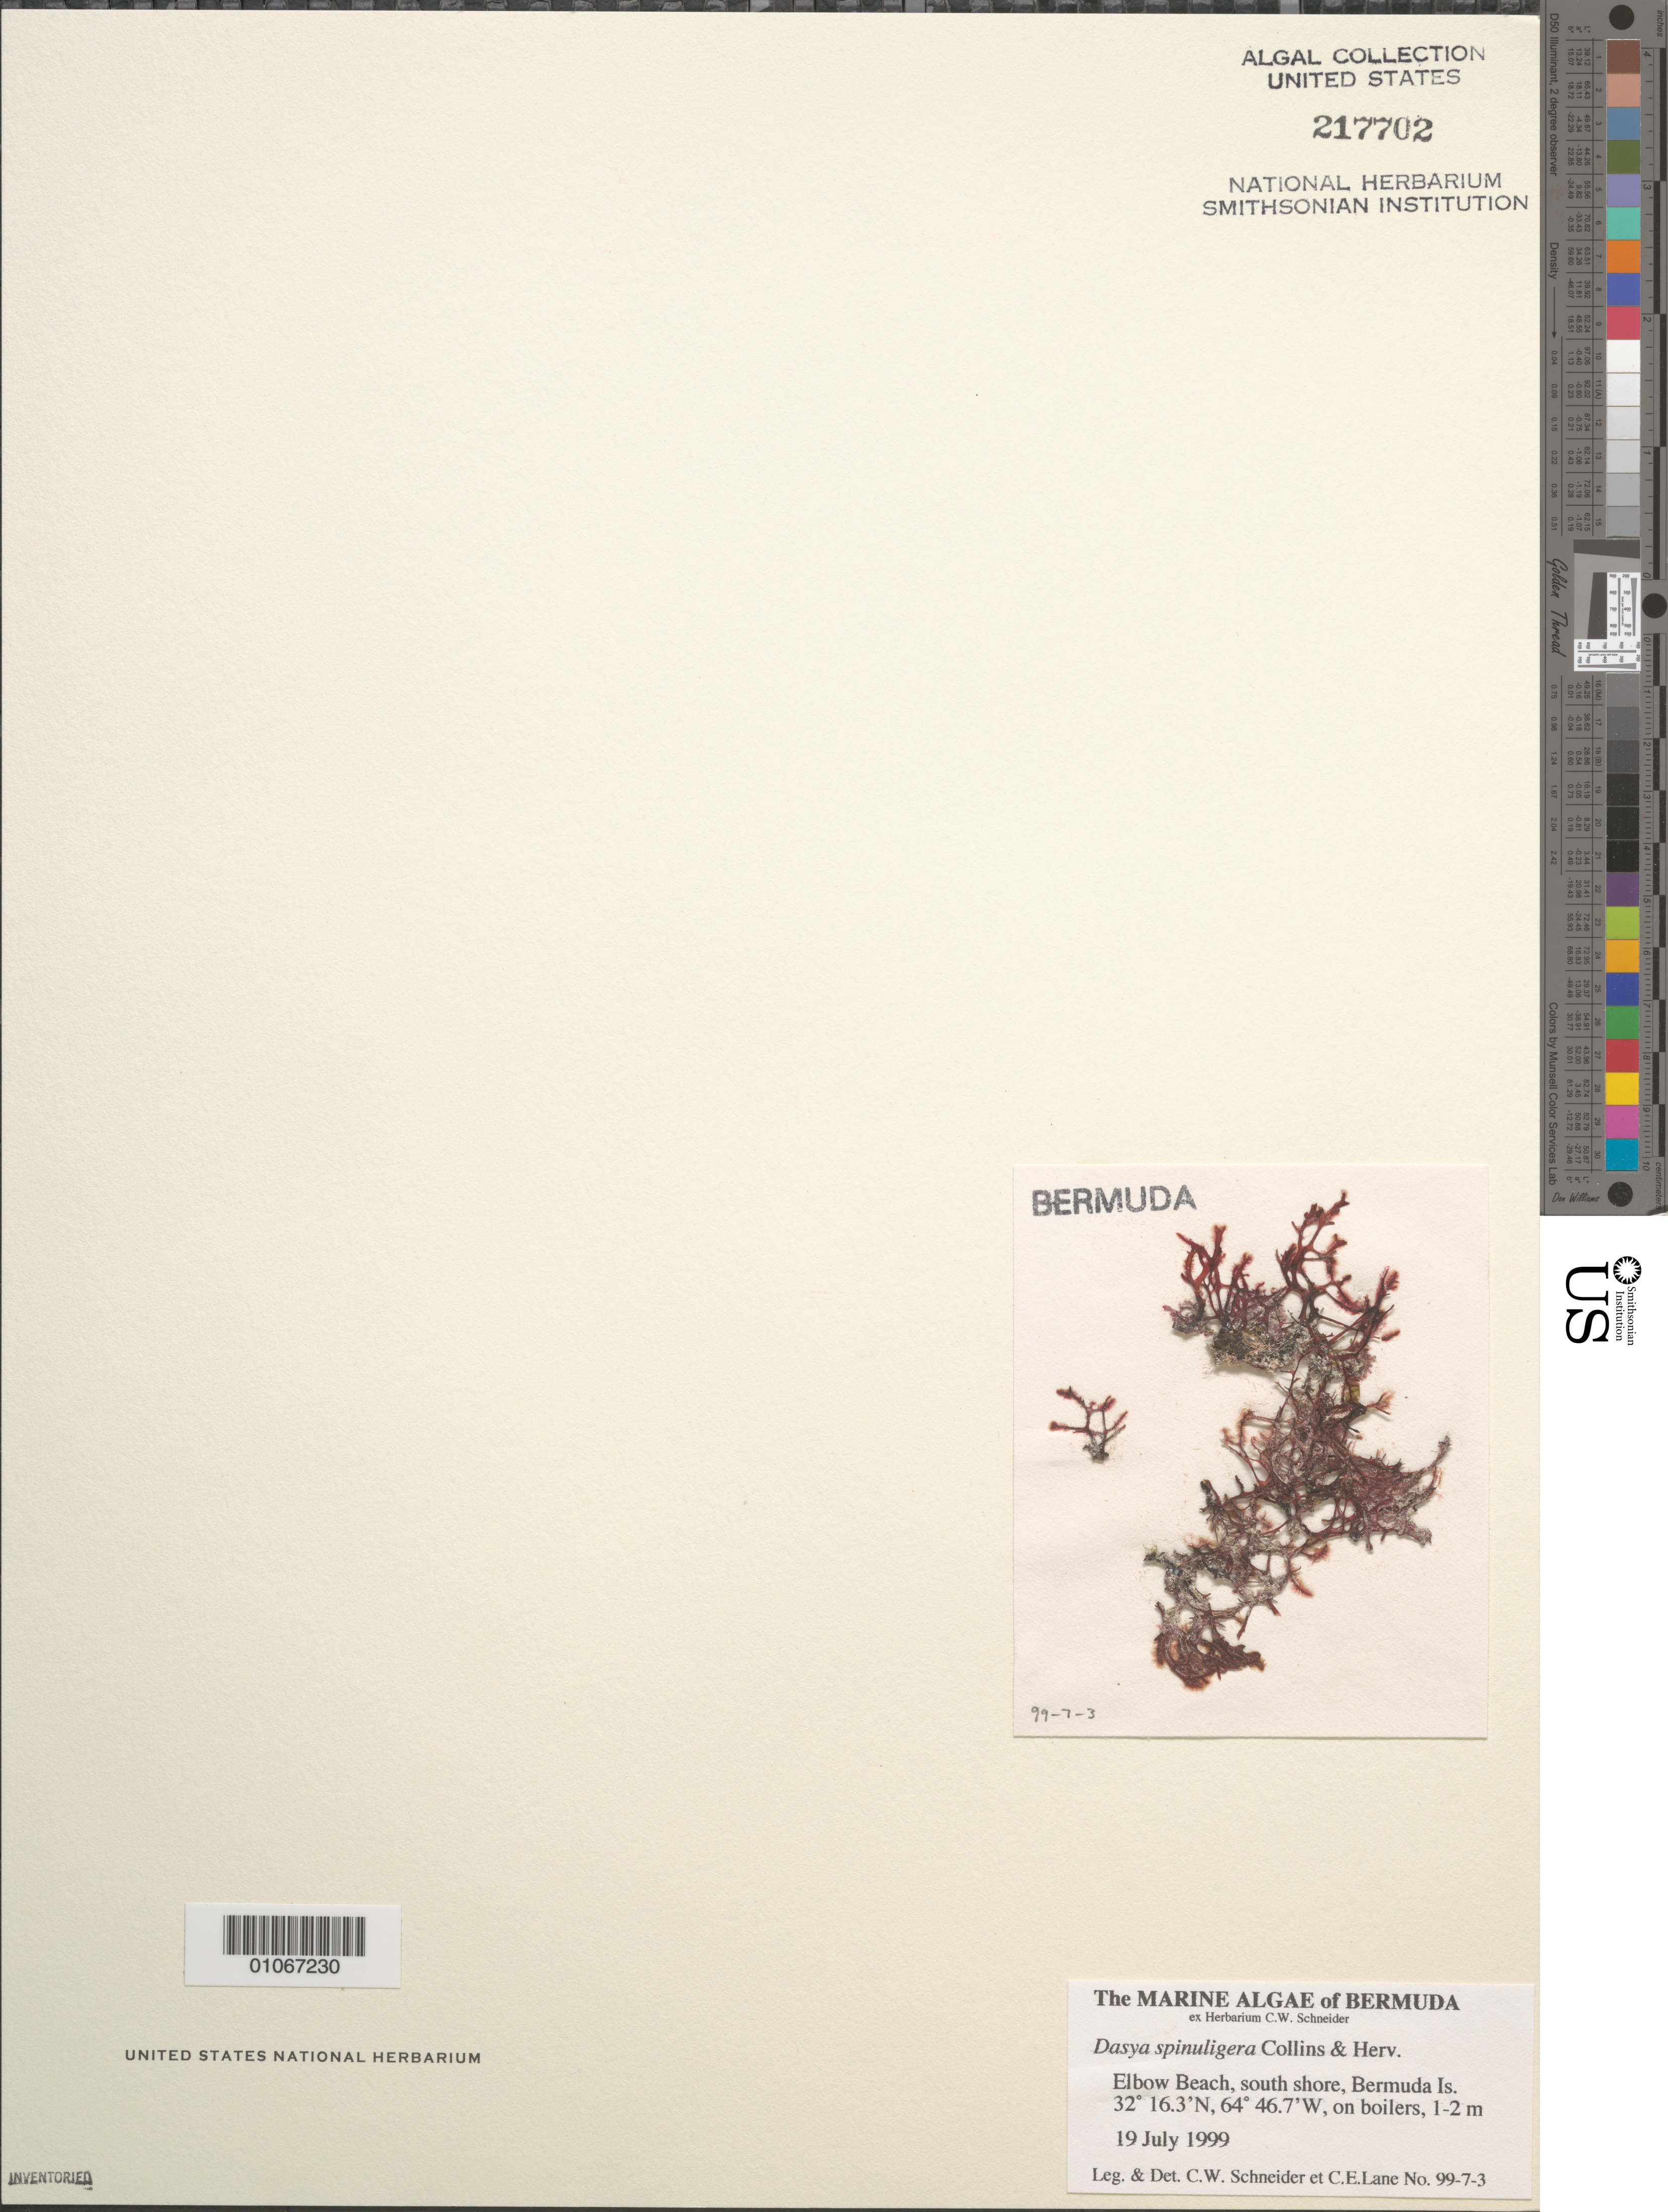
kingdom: Plantae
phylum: Rhodophyta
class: Florideophyceae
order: Ceramiales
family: Dasyaceae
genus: Dasya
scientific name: Dasya spinuligera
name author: Collins & Herv.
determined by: Schneider, C. W.; Lane, C. E.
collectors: C. W. Schneider & C. E. Lane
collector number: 99-7-3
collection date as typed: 19 Jul 1999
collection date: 1999-07-19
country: Bermuda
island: Bermuda Island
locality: Elbow Beach, south shore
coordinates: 32 16.3'N, 64 46.7'W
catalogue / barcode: US 217702